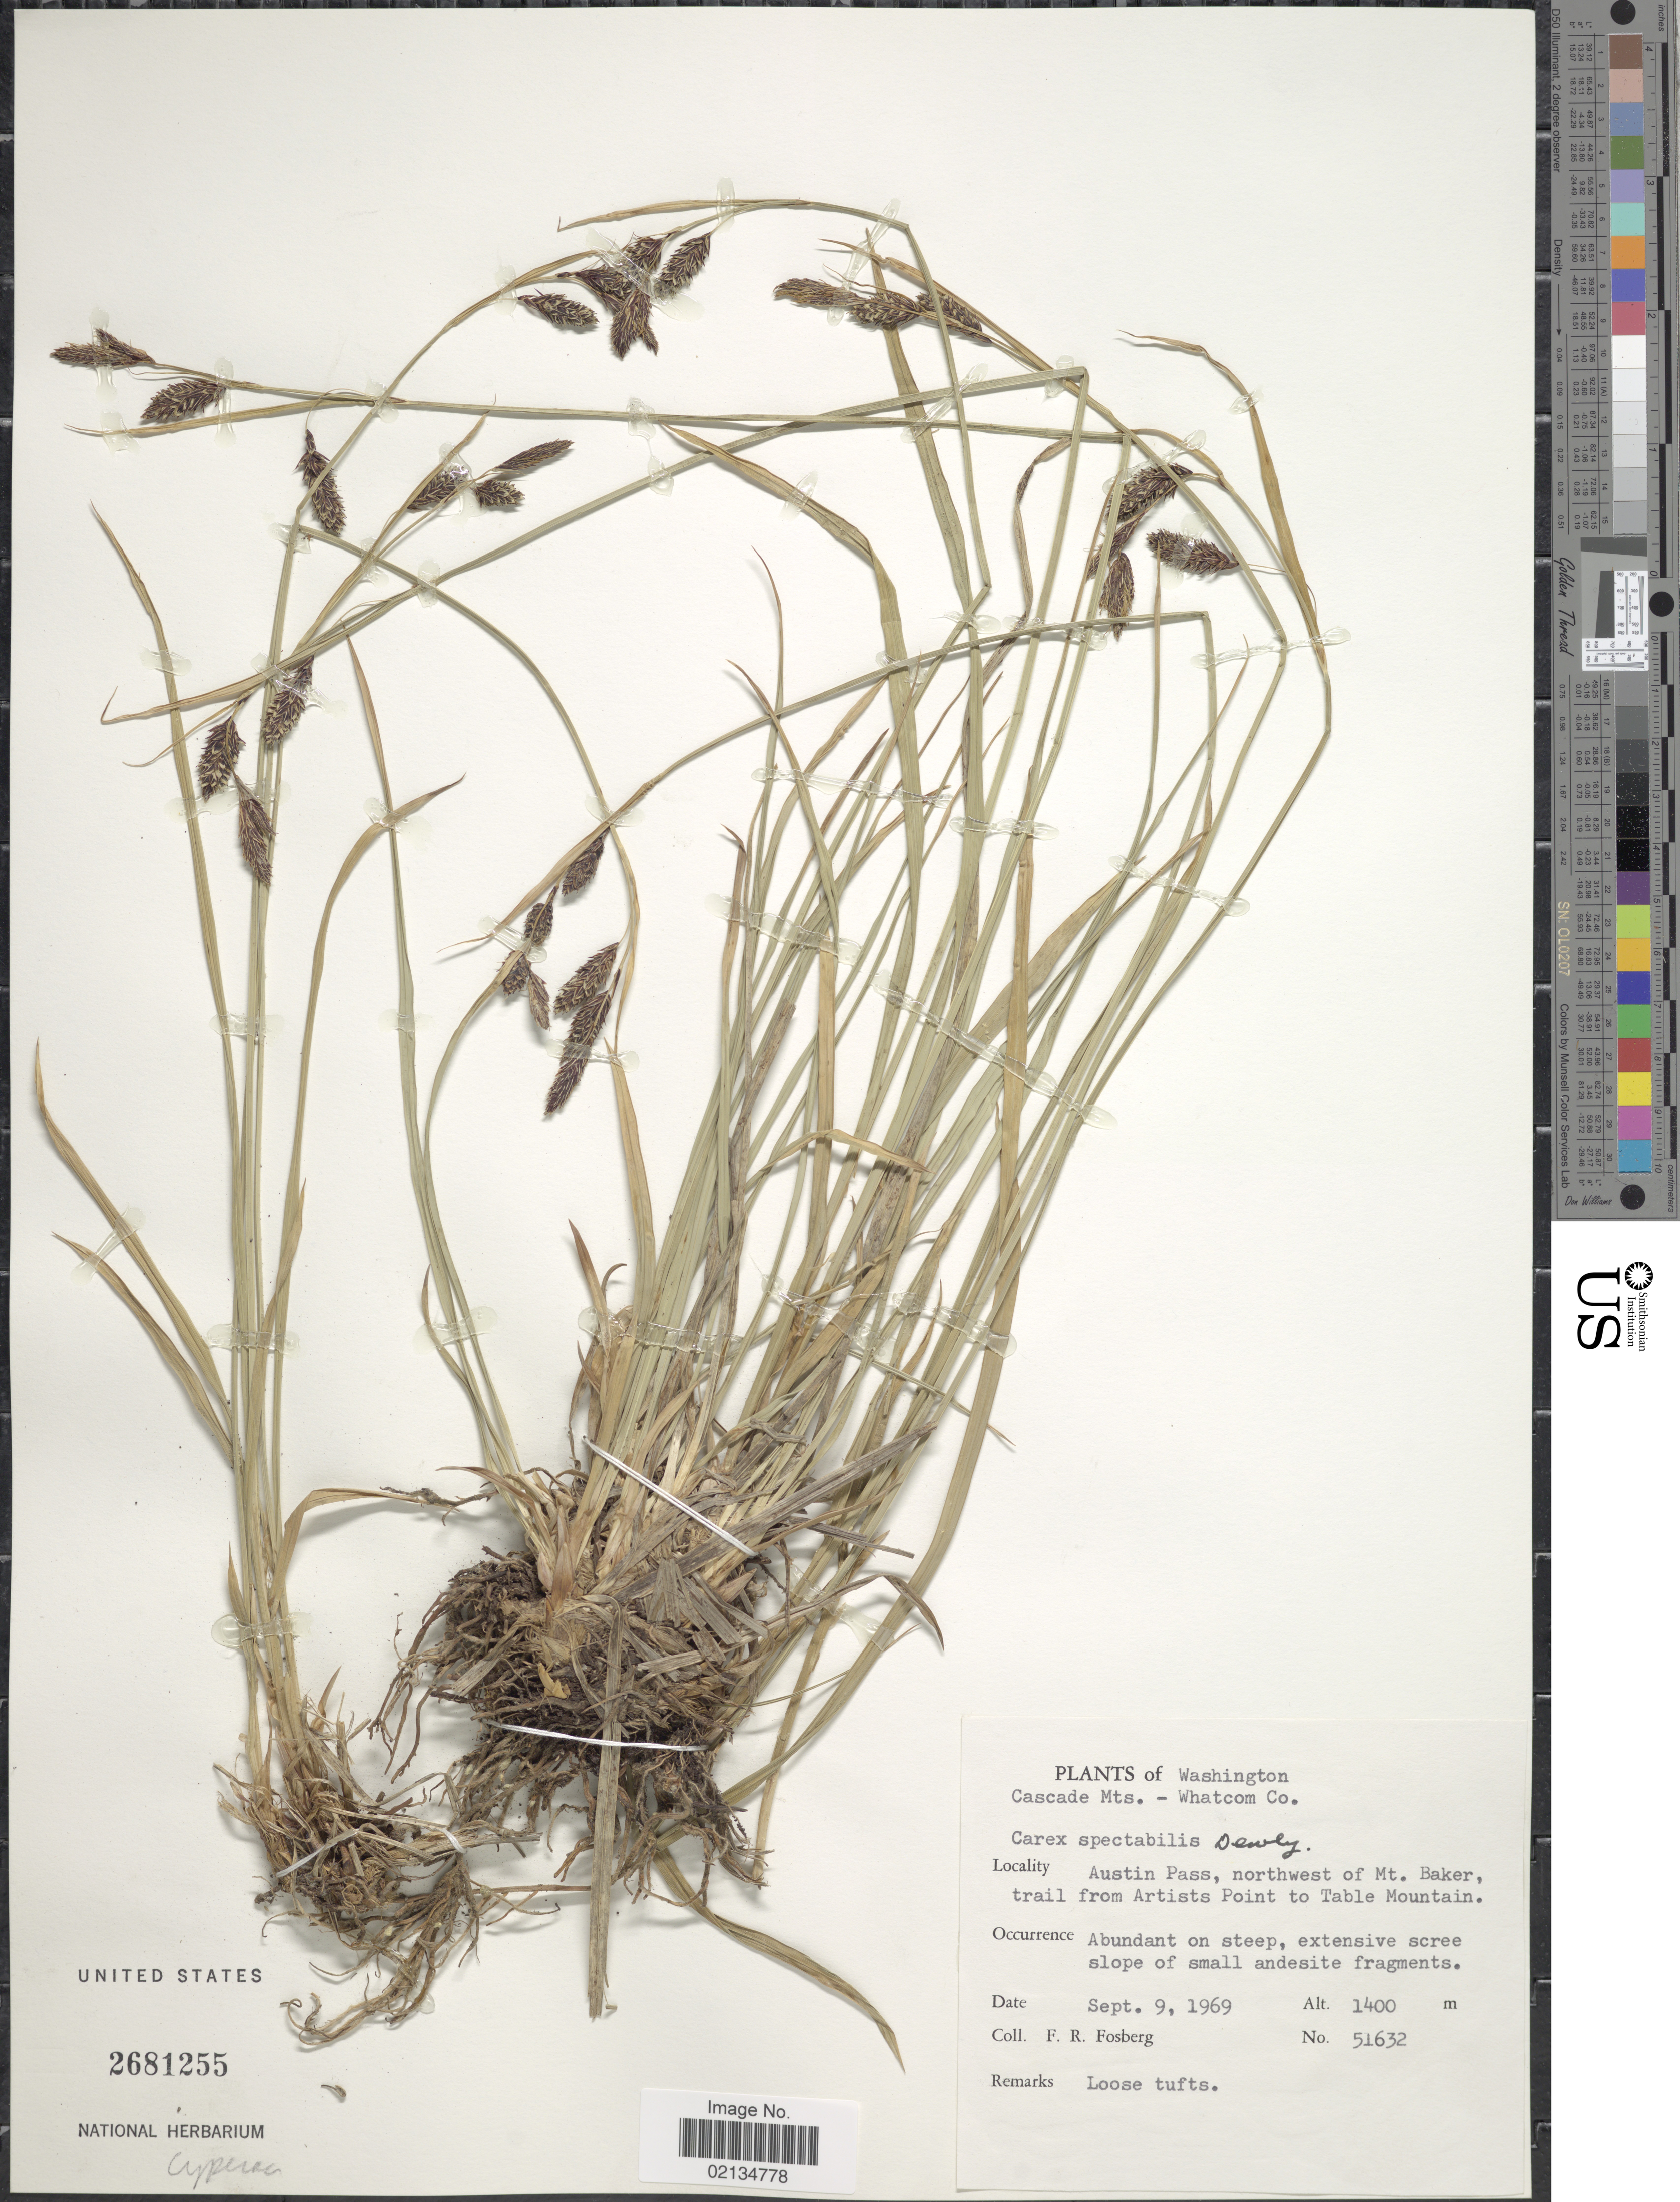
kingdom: Plantae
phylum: Tracheophyta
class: Liliopsida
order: Poales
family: Cyperaceae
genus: Carex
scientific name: Carex spectabilis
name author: Dewey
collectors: F. R. Fosberg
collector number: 51632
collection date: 1969-09-09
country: United States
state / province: Washington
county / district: Whatcom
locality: Cascade Mts.- Whatcom Co. Austin Pass, northwest of Mt. Baker, trail from Artists Point to Table Mountain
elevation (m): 1400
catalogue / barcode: US 2681255